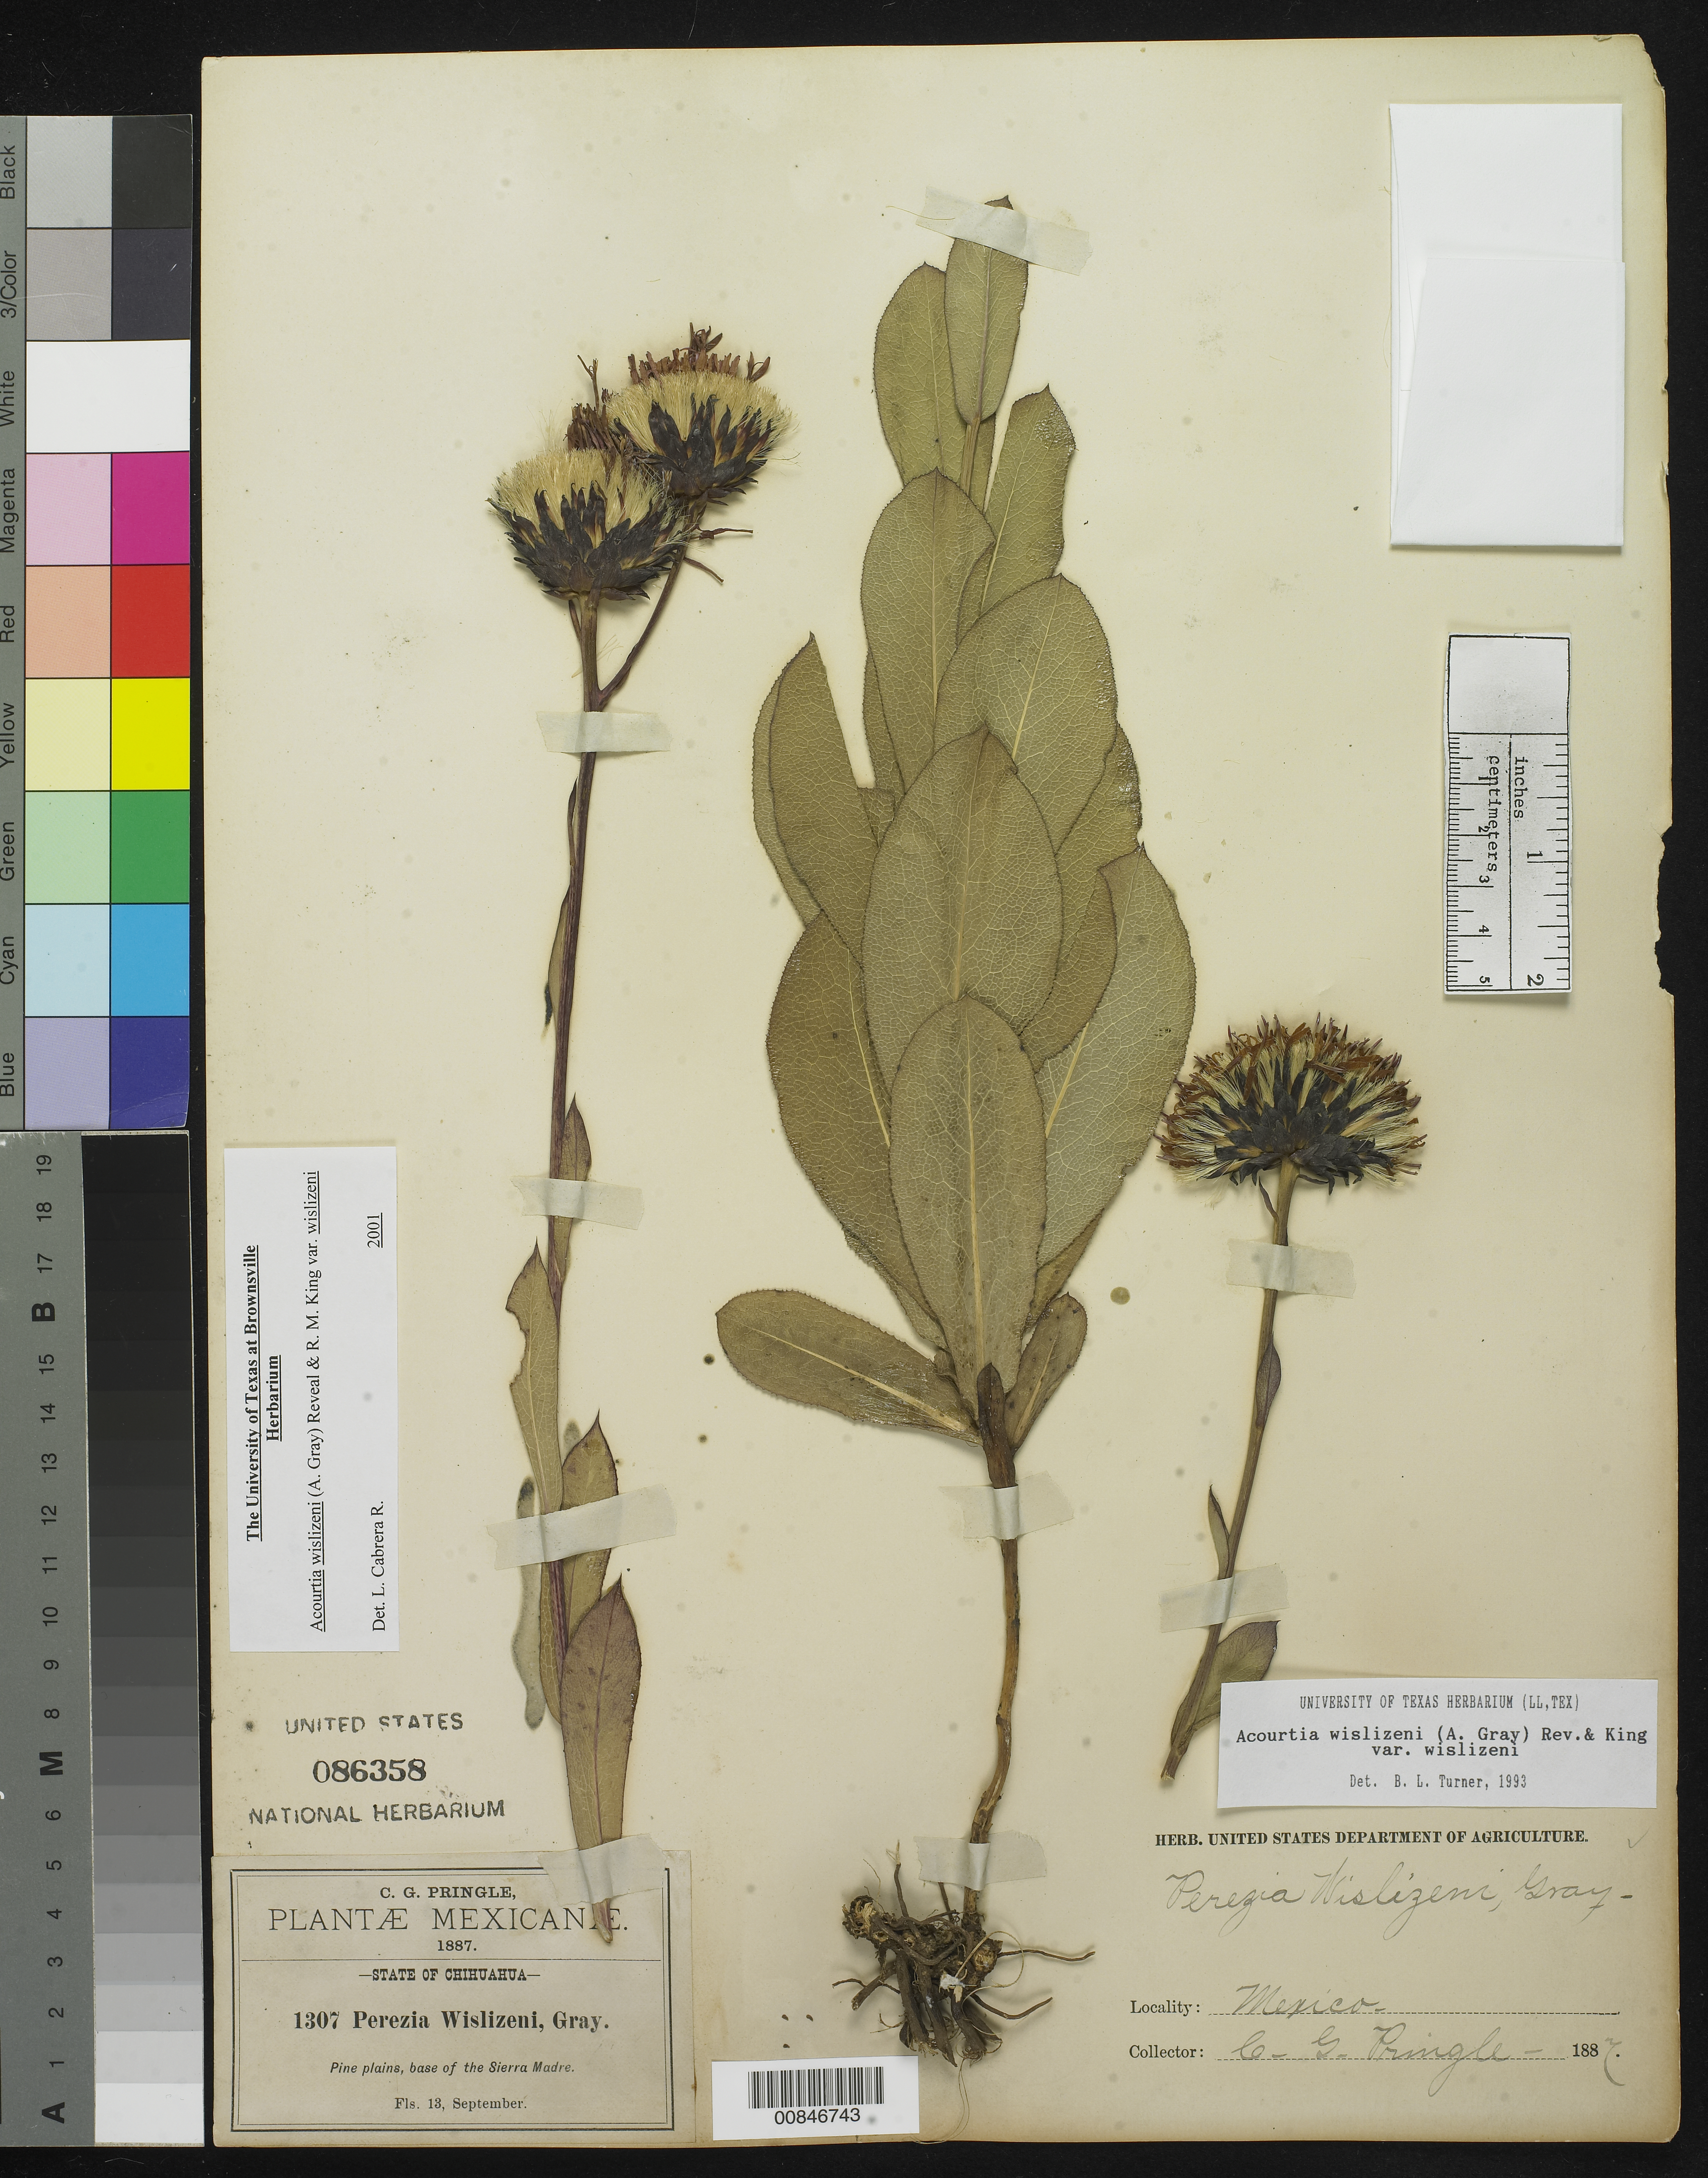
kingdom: Plantae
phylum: Tracheophyta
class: Magnoliopsida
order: Asterales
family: Asteraceae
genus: Acourtia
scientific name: Acourtia wislizenii var. wislizenii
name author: (A. Gray) Reveal & R.M. King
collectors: C. G. Pringle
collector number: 1307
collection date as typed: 13 Sep 1887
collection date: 1887-09-13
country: Mexico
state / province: Chihuahua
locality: Base of the Sierra Madre, Chihuahua.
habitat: Pine plains.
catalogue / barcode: US 86358